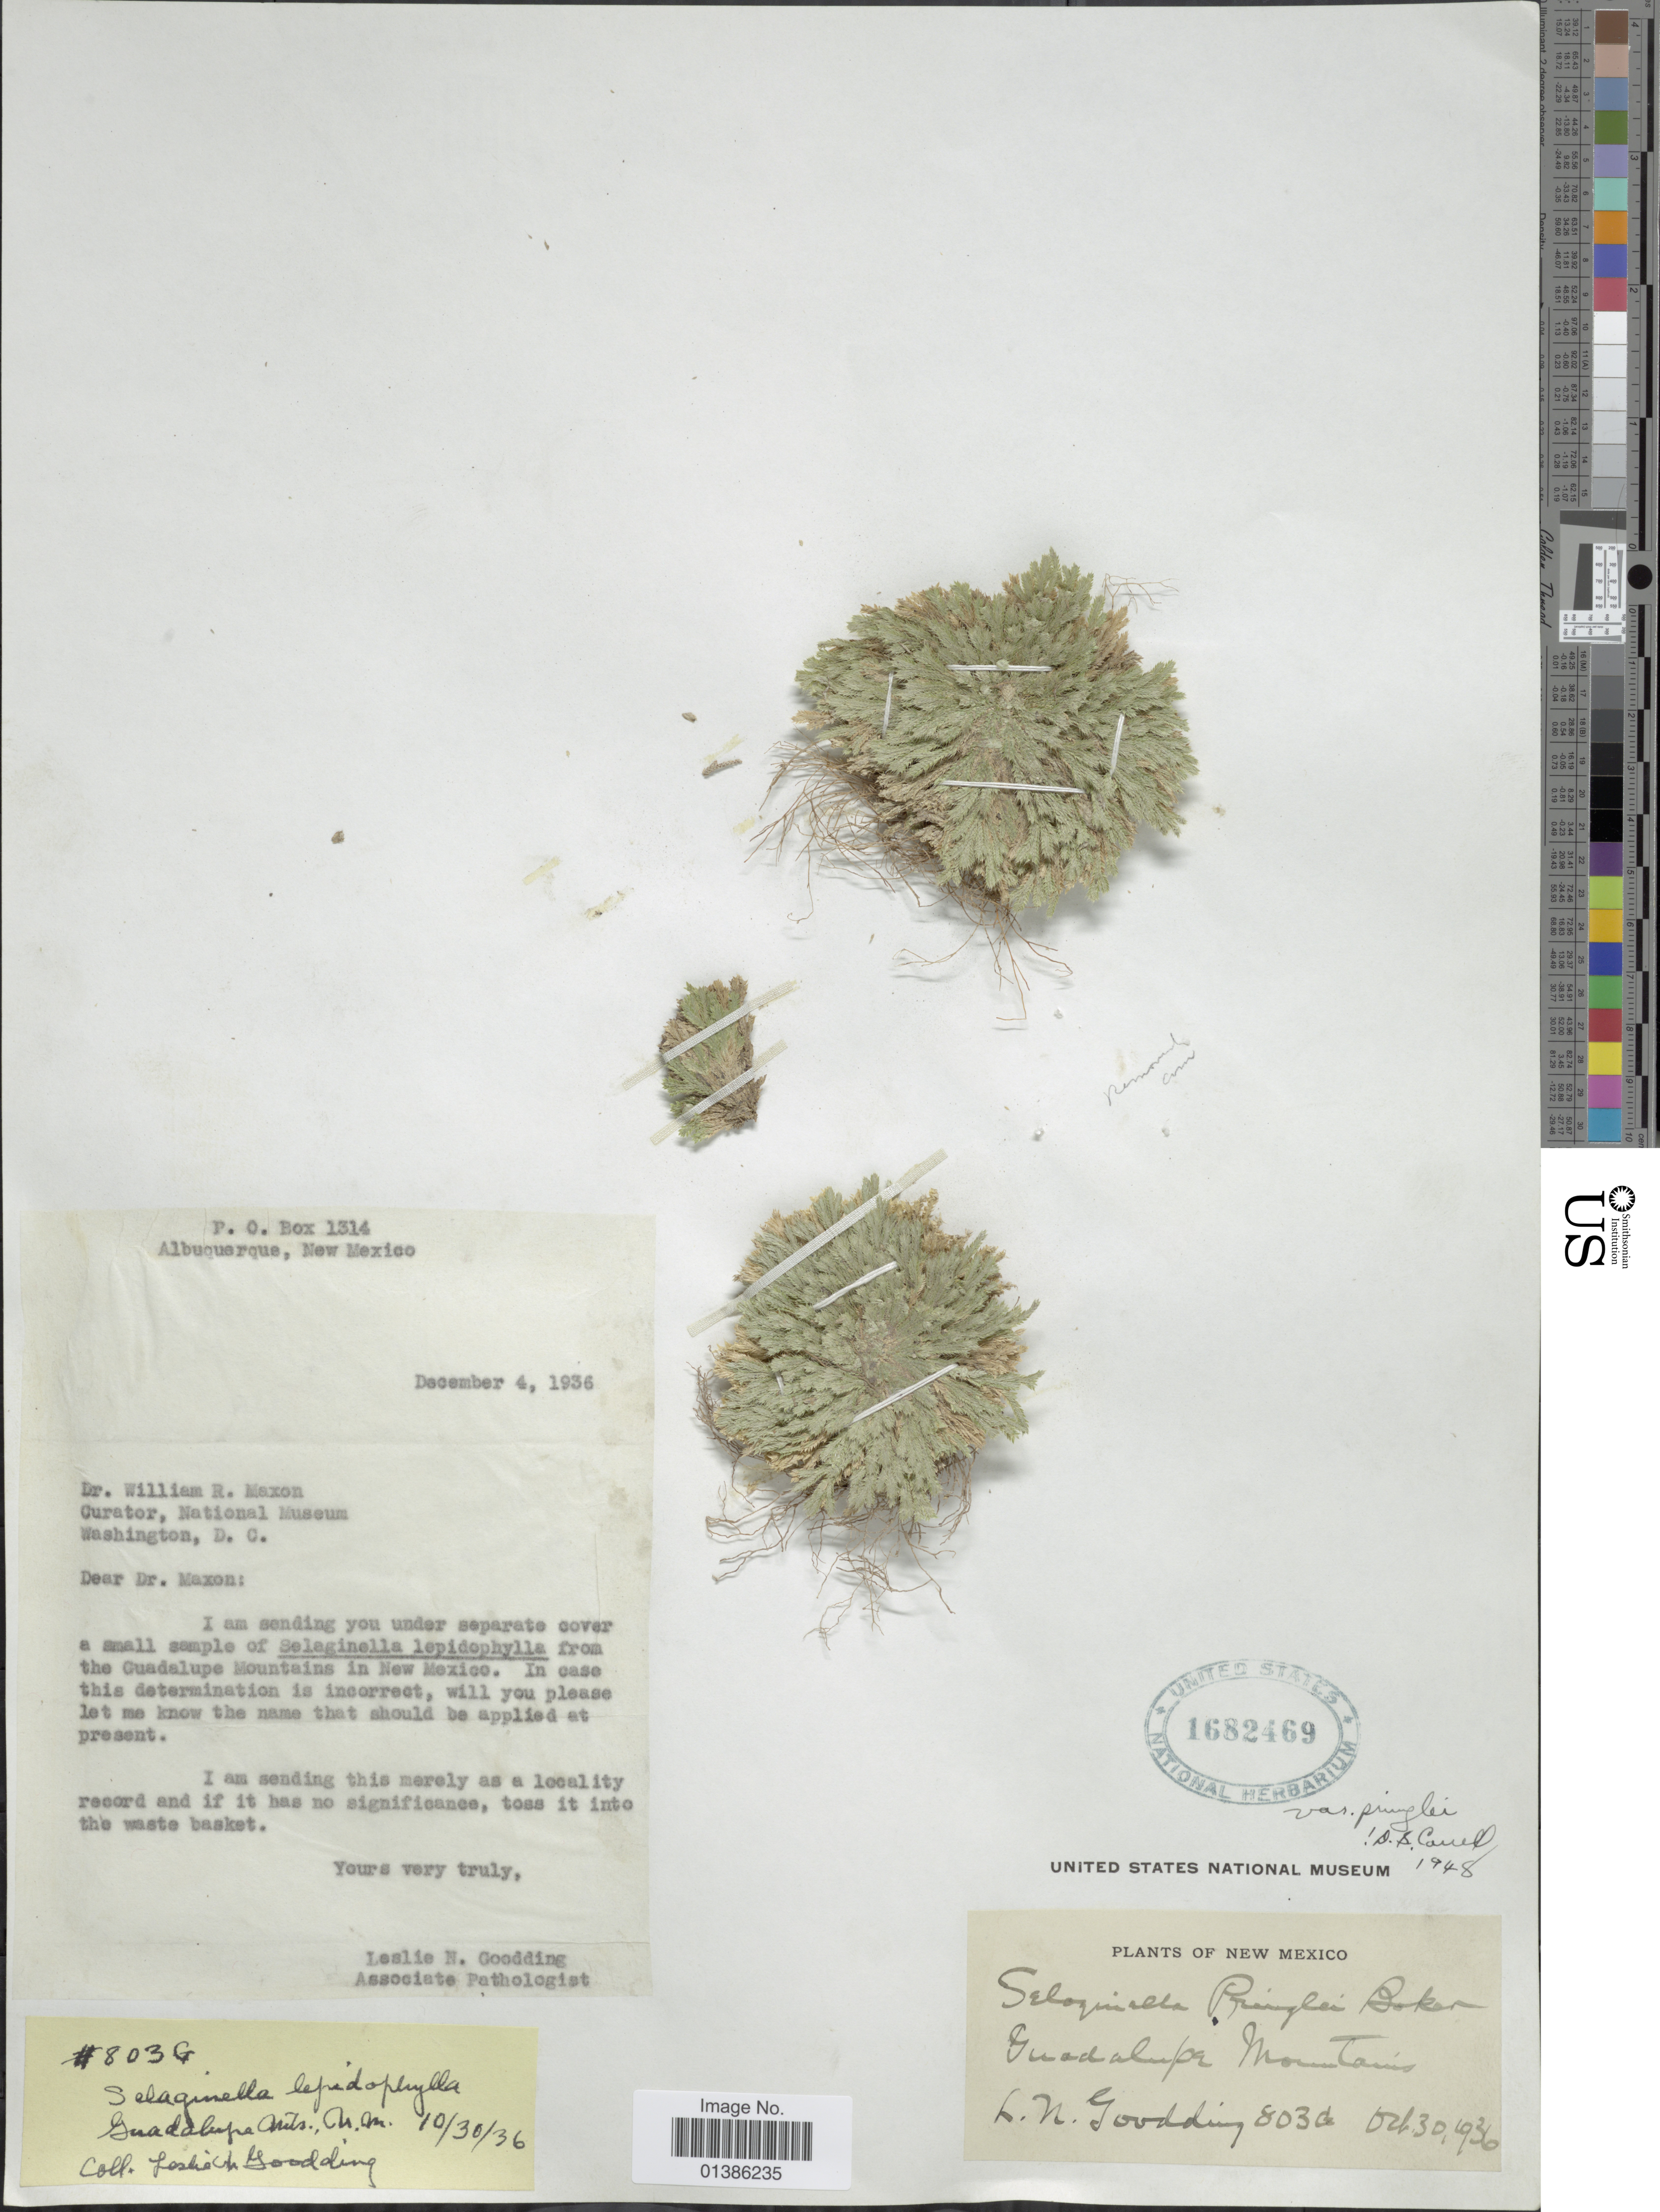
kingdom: Plantae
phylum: Tracheophyta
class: Lycopodiopsida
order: Selaginellales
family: Selaginellaceae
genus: Selaginella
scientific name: Selaginella pilifera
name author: A. Braun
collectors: L. N. Goodding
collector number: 803G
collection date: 1936-10-30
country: United States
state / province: New Mexico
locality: Guadalupe Mountains.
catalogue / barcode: US 1682469